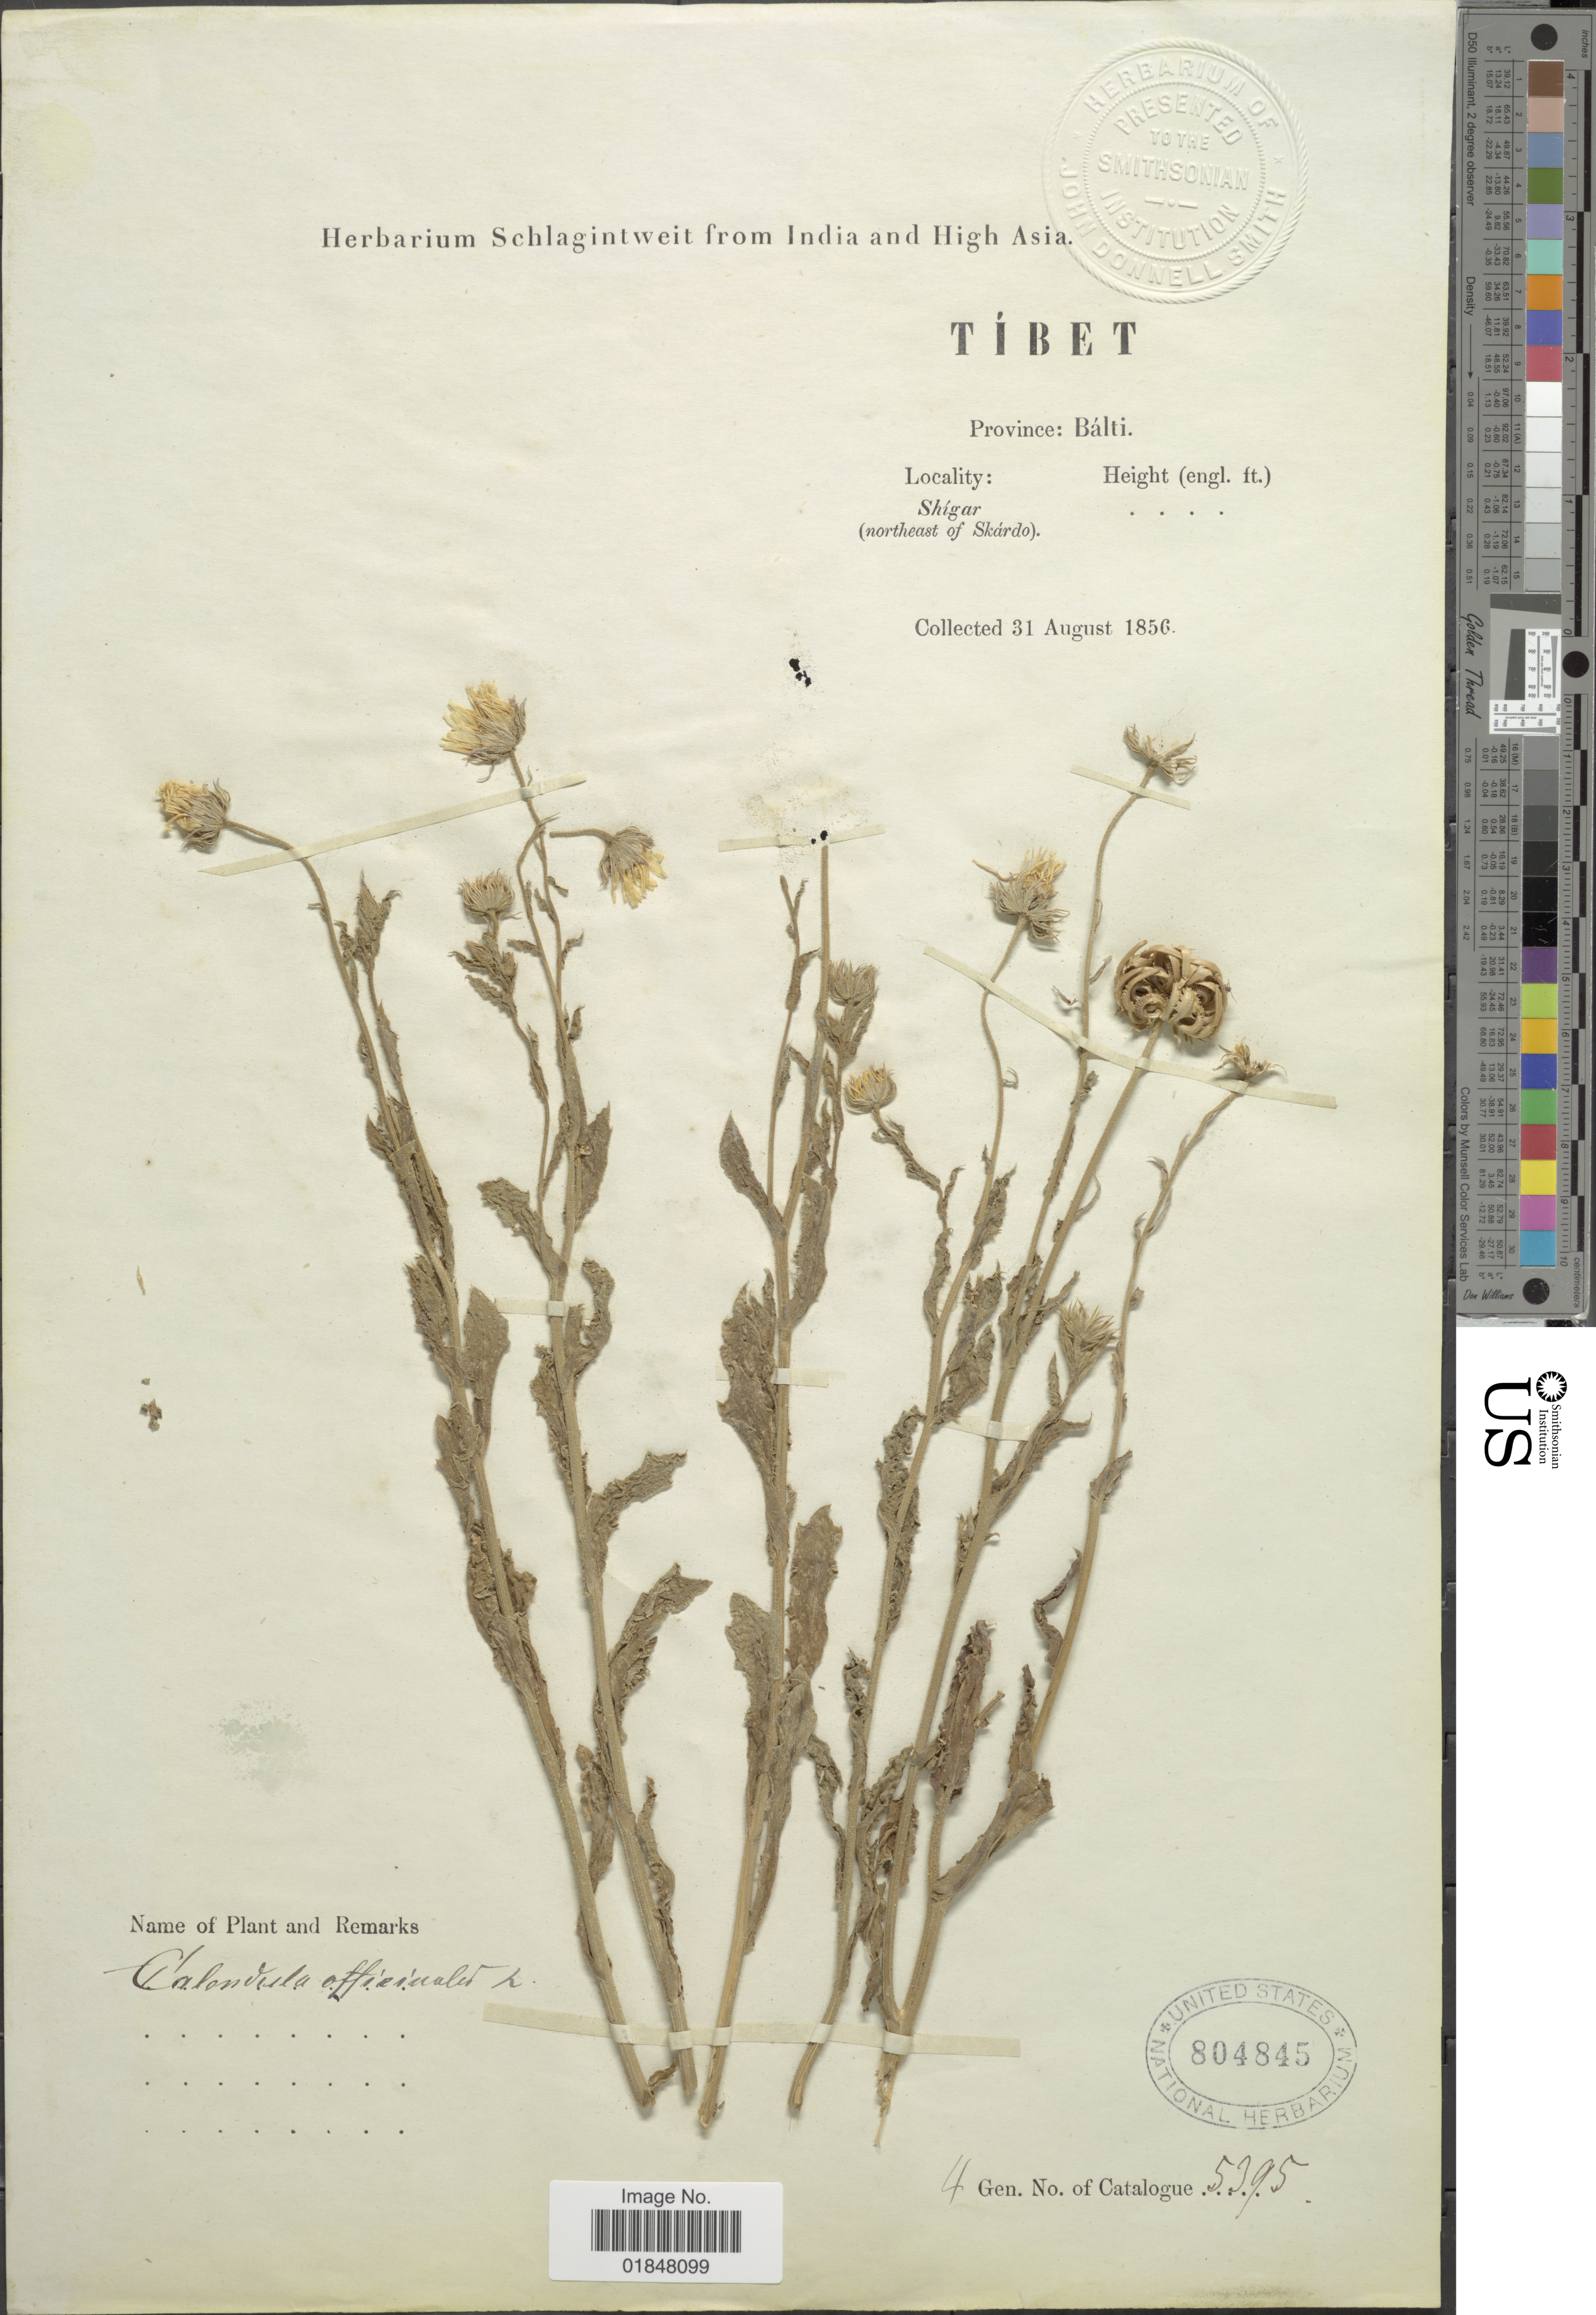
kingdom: Plantae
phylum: Tracheophyta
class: Magnoliopsida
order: Asterales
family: Asteraceae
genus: Calendula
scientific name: Calendula officinalis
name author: L.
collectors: ex herb. Schlagintweit from India and High Asia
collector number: Gen. No. of Catalogue 5395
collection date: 1856-08-31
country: China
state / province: Xizang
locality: Tibet, Province: Balti, Shigar (northeast of Skardo)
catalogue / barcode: US 804845